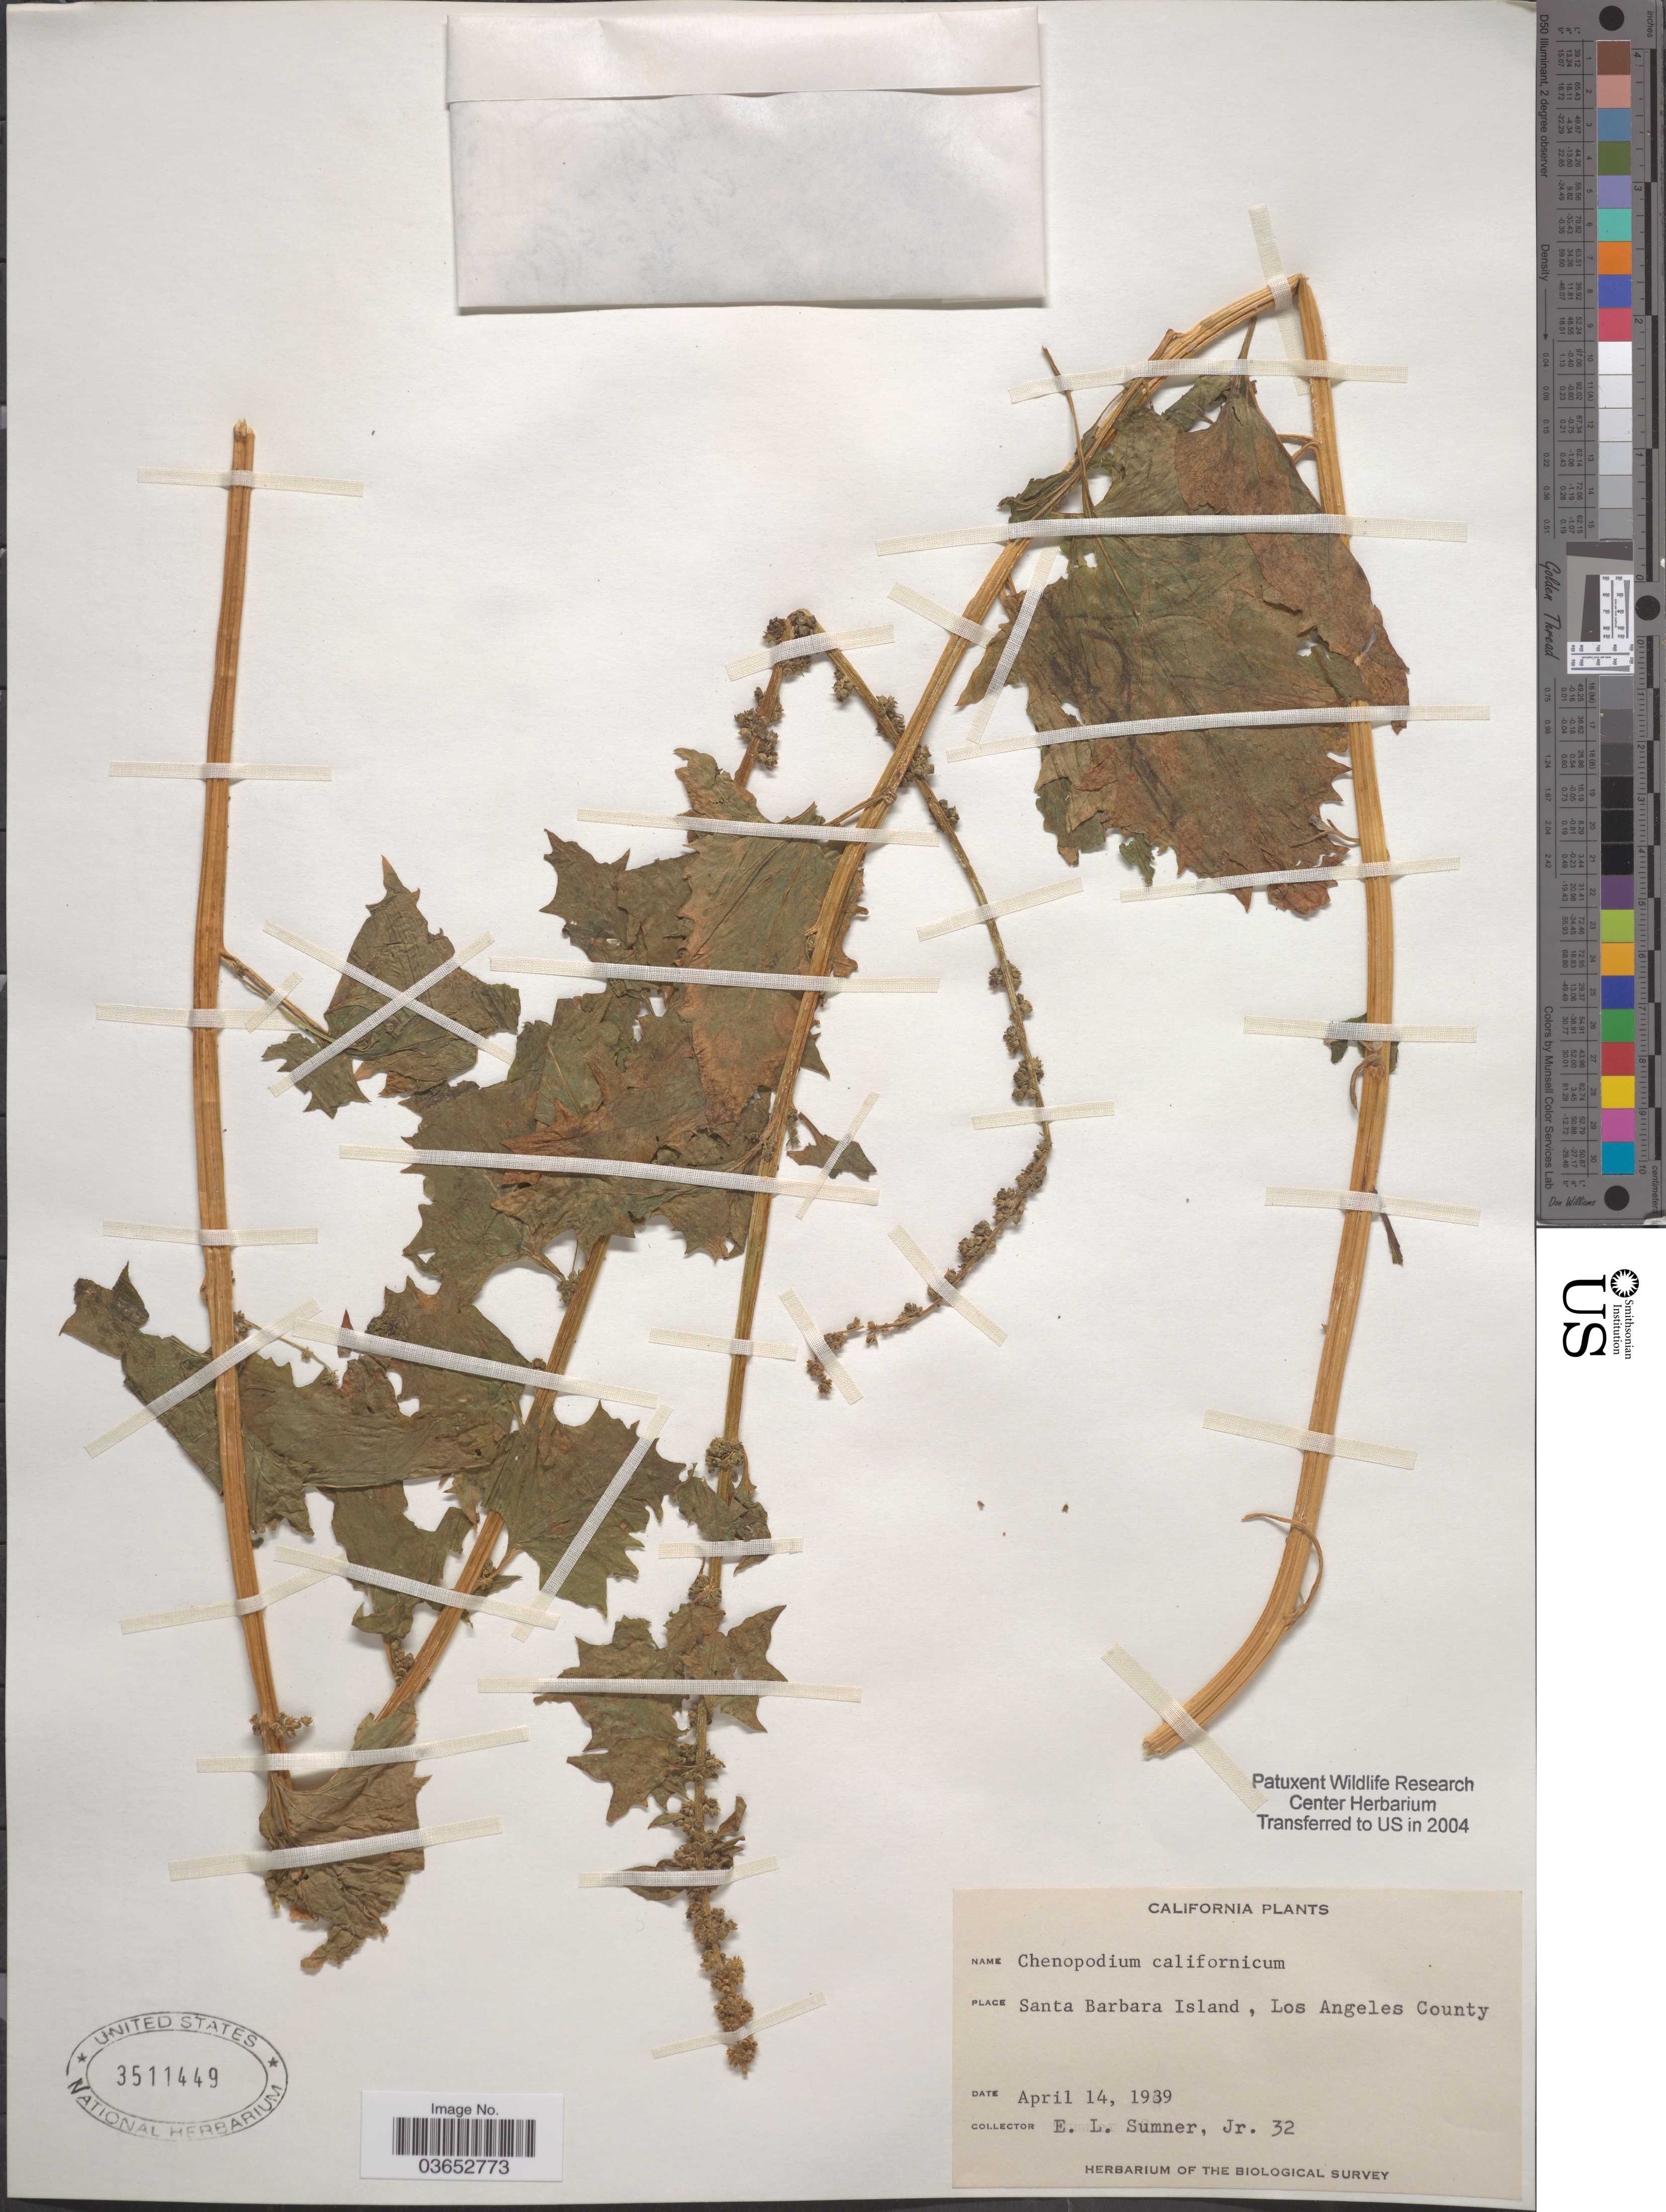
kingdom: Plantae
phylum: Tracheophyta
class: Magnoliopsida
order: Caryophyllales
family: Amaranthaceae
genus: Chenopodium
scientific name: Chenopodium californicum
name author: S. Watson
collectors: E. Sumner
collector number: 32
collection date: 1939-04-14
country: United States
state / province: California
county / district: Los Angeles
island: Santa Barbara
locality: Santa Barbara Island, Los Angeles County.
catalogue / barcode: US 3511449